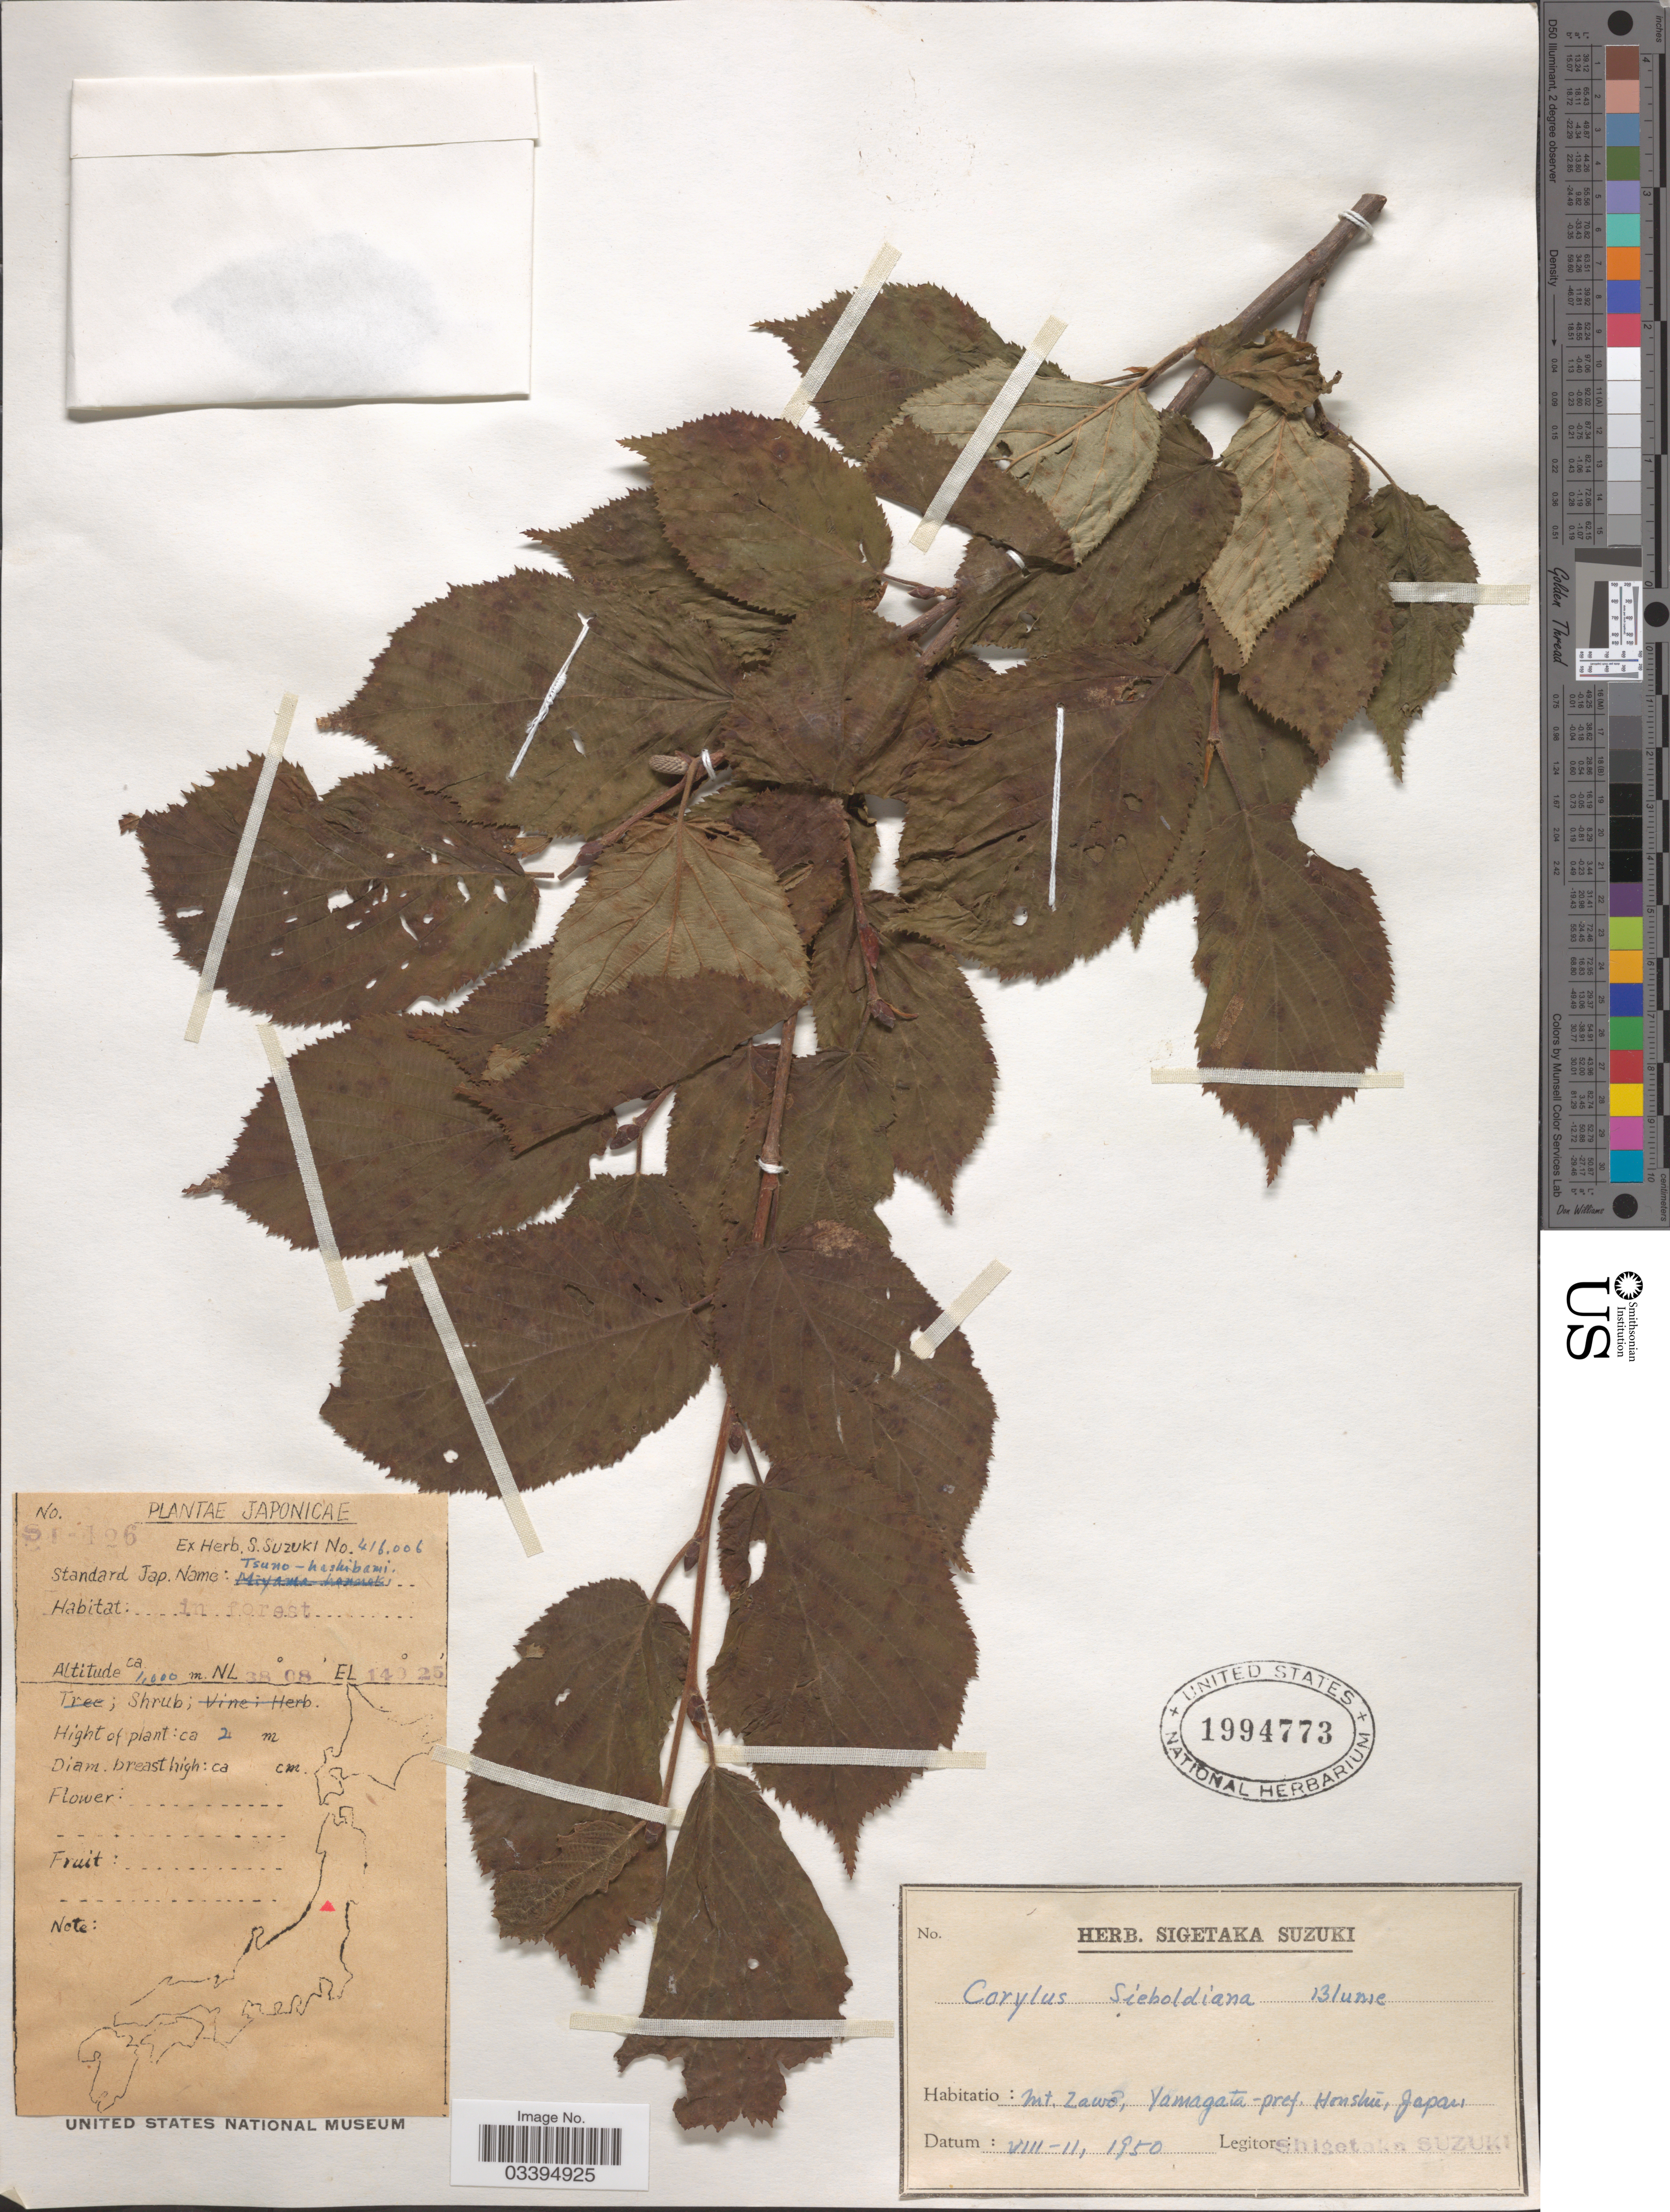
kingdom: Plantae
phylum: Tracheophyta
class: Magnoliopsida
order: Fagales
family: Betulaceae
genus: Corylus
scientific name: Corylus sieboldiana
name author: Blume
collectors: S. Suzuki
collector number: SI-126*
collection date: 1950-08-11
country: Japan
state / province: Yamagata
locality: Mt. Zawō, Yamagata-pref., Honshū.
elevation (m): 1000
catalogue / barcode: US 1994773